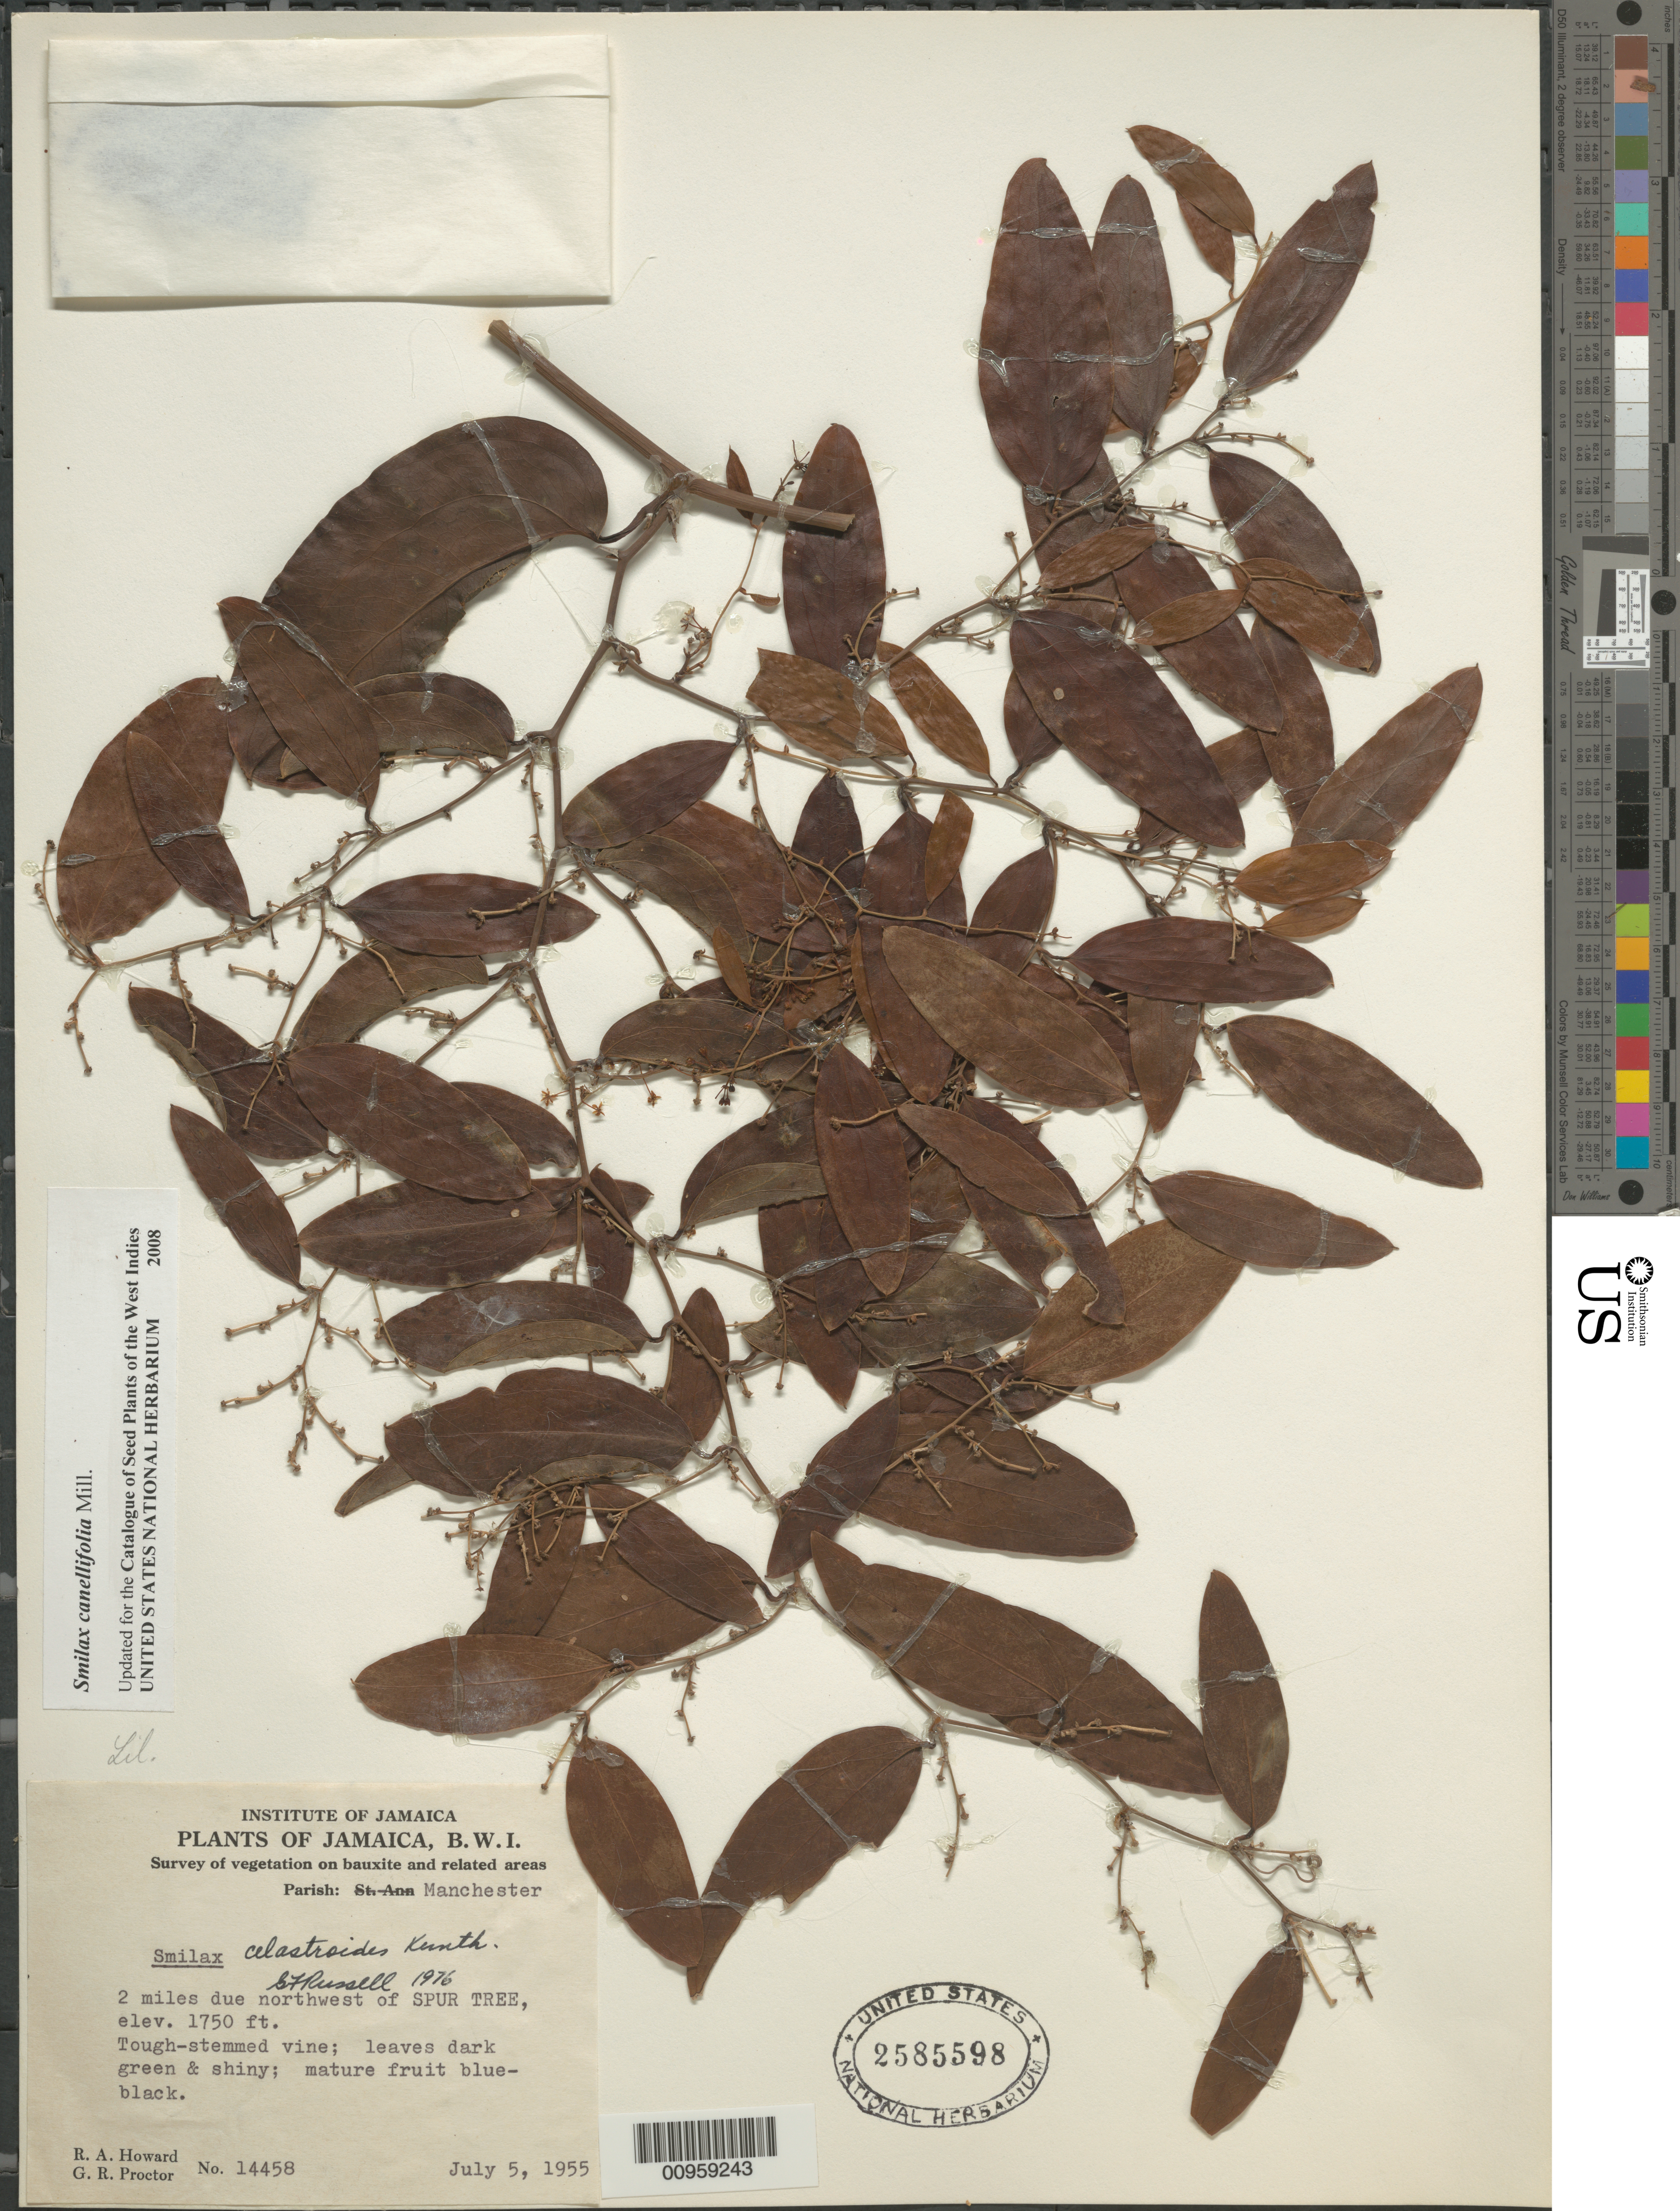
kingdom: Plantae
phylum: Tracheophyta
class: Liliopsida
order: Liliales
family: Smilacaceae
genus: Smilax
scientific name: Smilax canellifolia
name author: Mill.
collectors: R. A. Howard & G. R. Proctor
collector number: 14458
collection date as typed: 05 Jul 1955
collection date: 1955-07-05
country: Jamaica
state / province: Manchester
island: Jamaica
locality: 2 miles due NW of Spur Tree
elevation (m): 533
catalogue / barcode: US 2585598